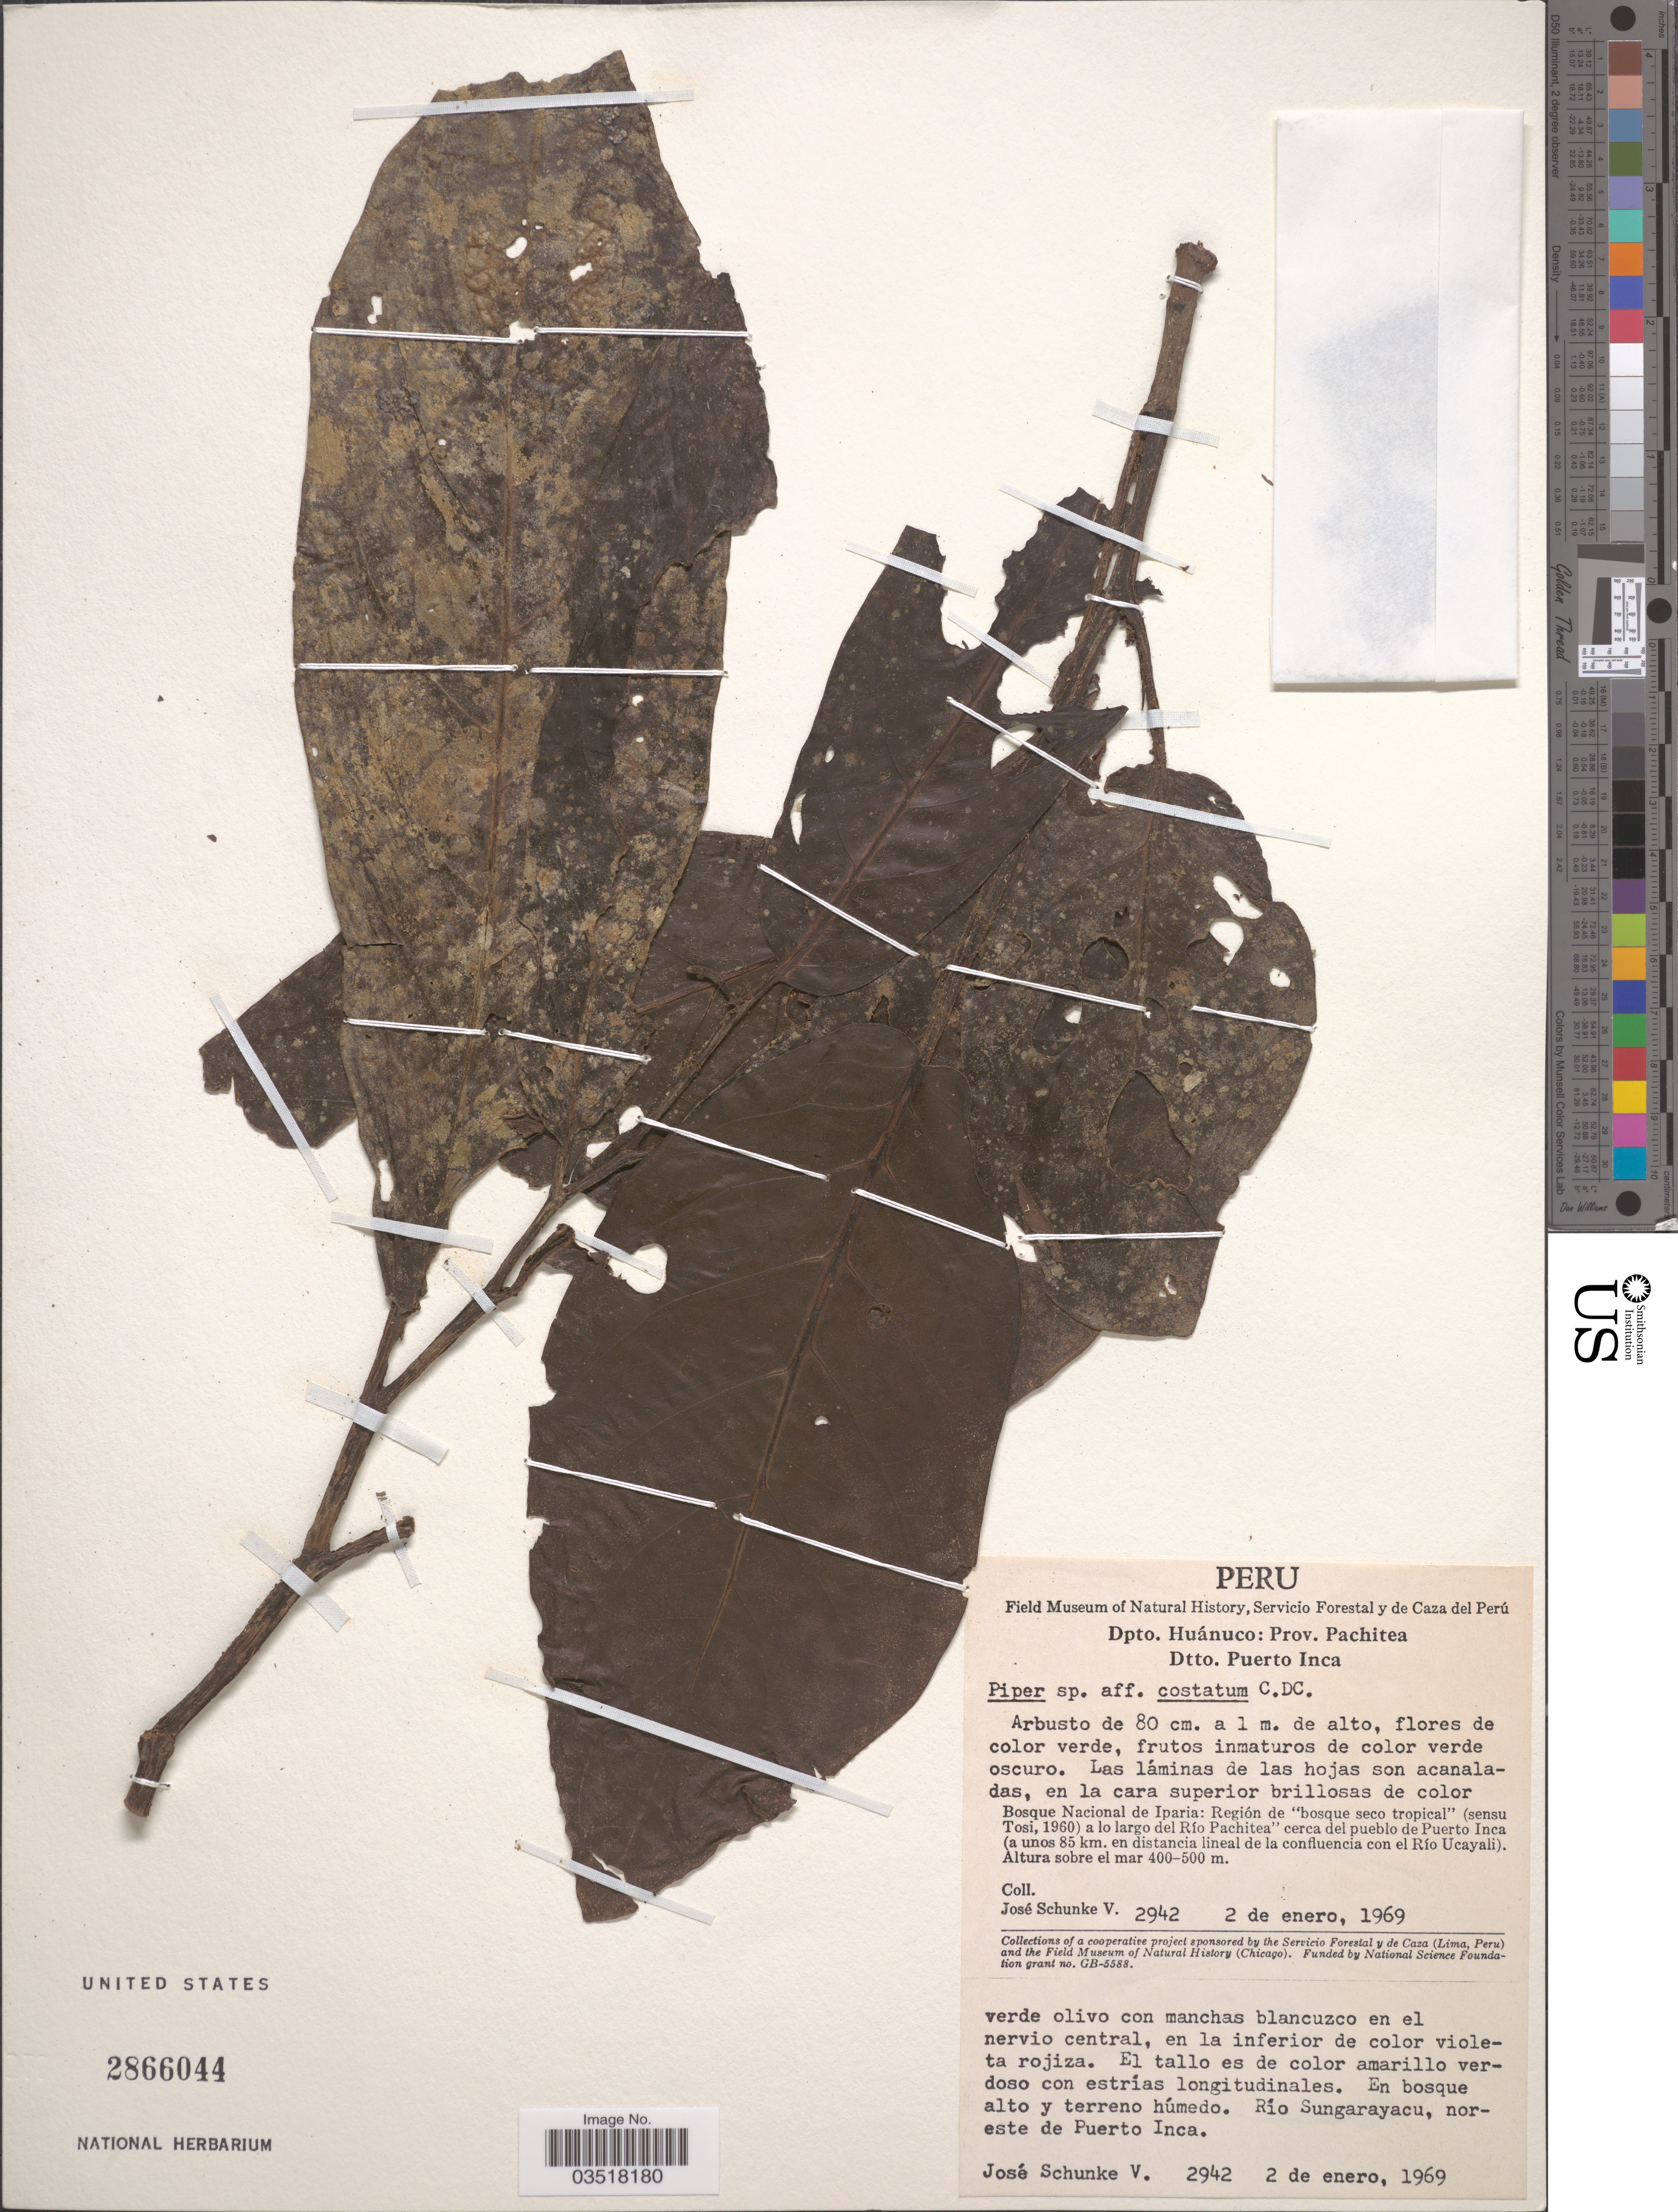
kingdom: Plantae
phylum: Tracheophyta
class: Magnoliopsida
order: Piperales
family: Piperaceae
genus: Piper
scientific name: Piper costatum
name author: C. DC.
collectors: J. Schunke Vigo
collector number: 2942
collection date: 1969-01-02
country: Peru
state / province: Huánuco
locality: Dpto. Huánuco: prov. Pachitea. Dtto. Puerto Inca. Bosque Nacional de Iparia: Región de "bosque seco tropical" (sensu Tosi, 1960) a lo largo del Río Pachitea cerca del pueblo de Puerto Inca (a unos 85 km. en distancia lineal de la confluencia con el Río Ucayali). Rio Sungarayacu, noreste de Puerto Inca.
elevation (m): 400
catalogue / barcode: US 2866044